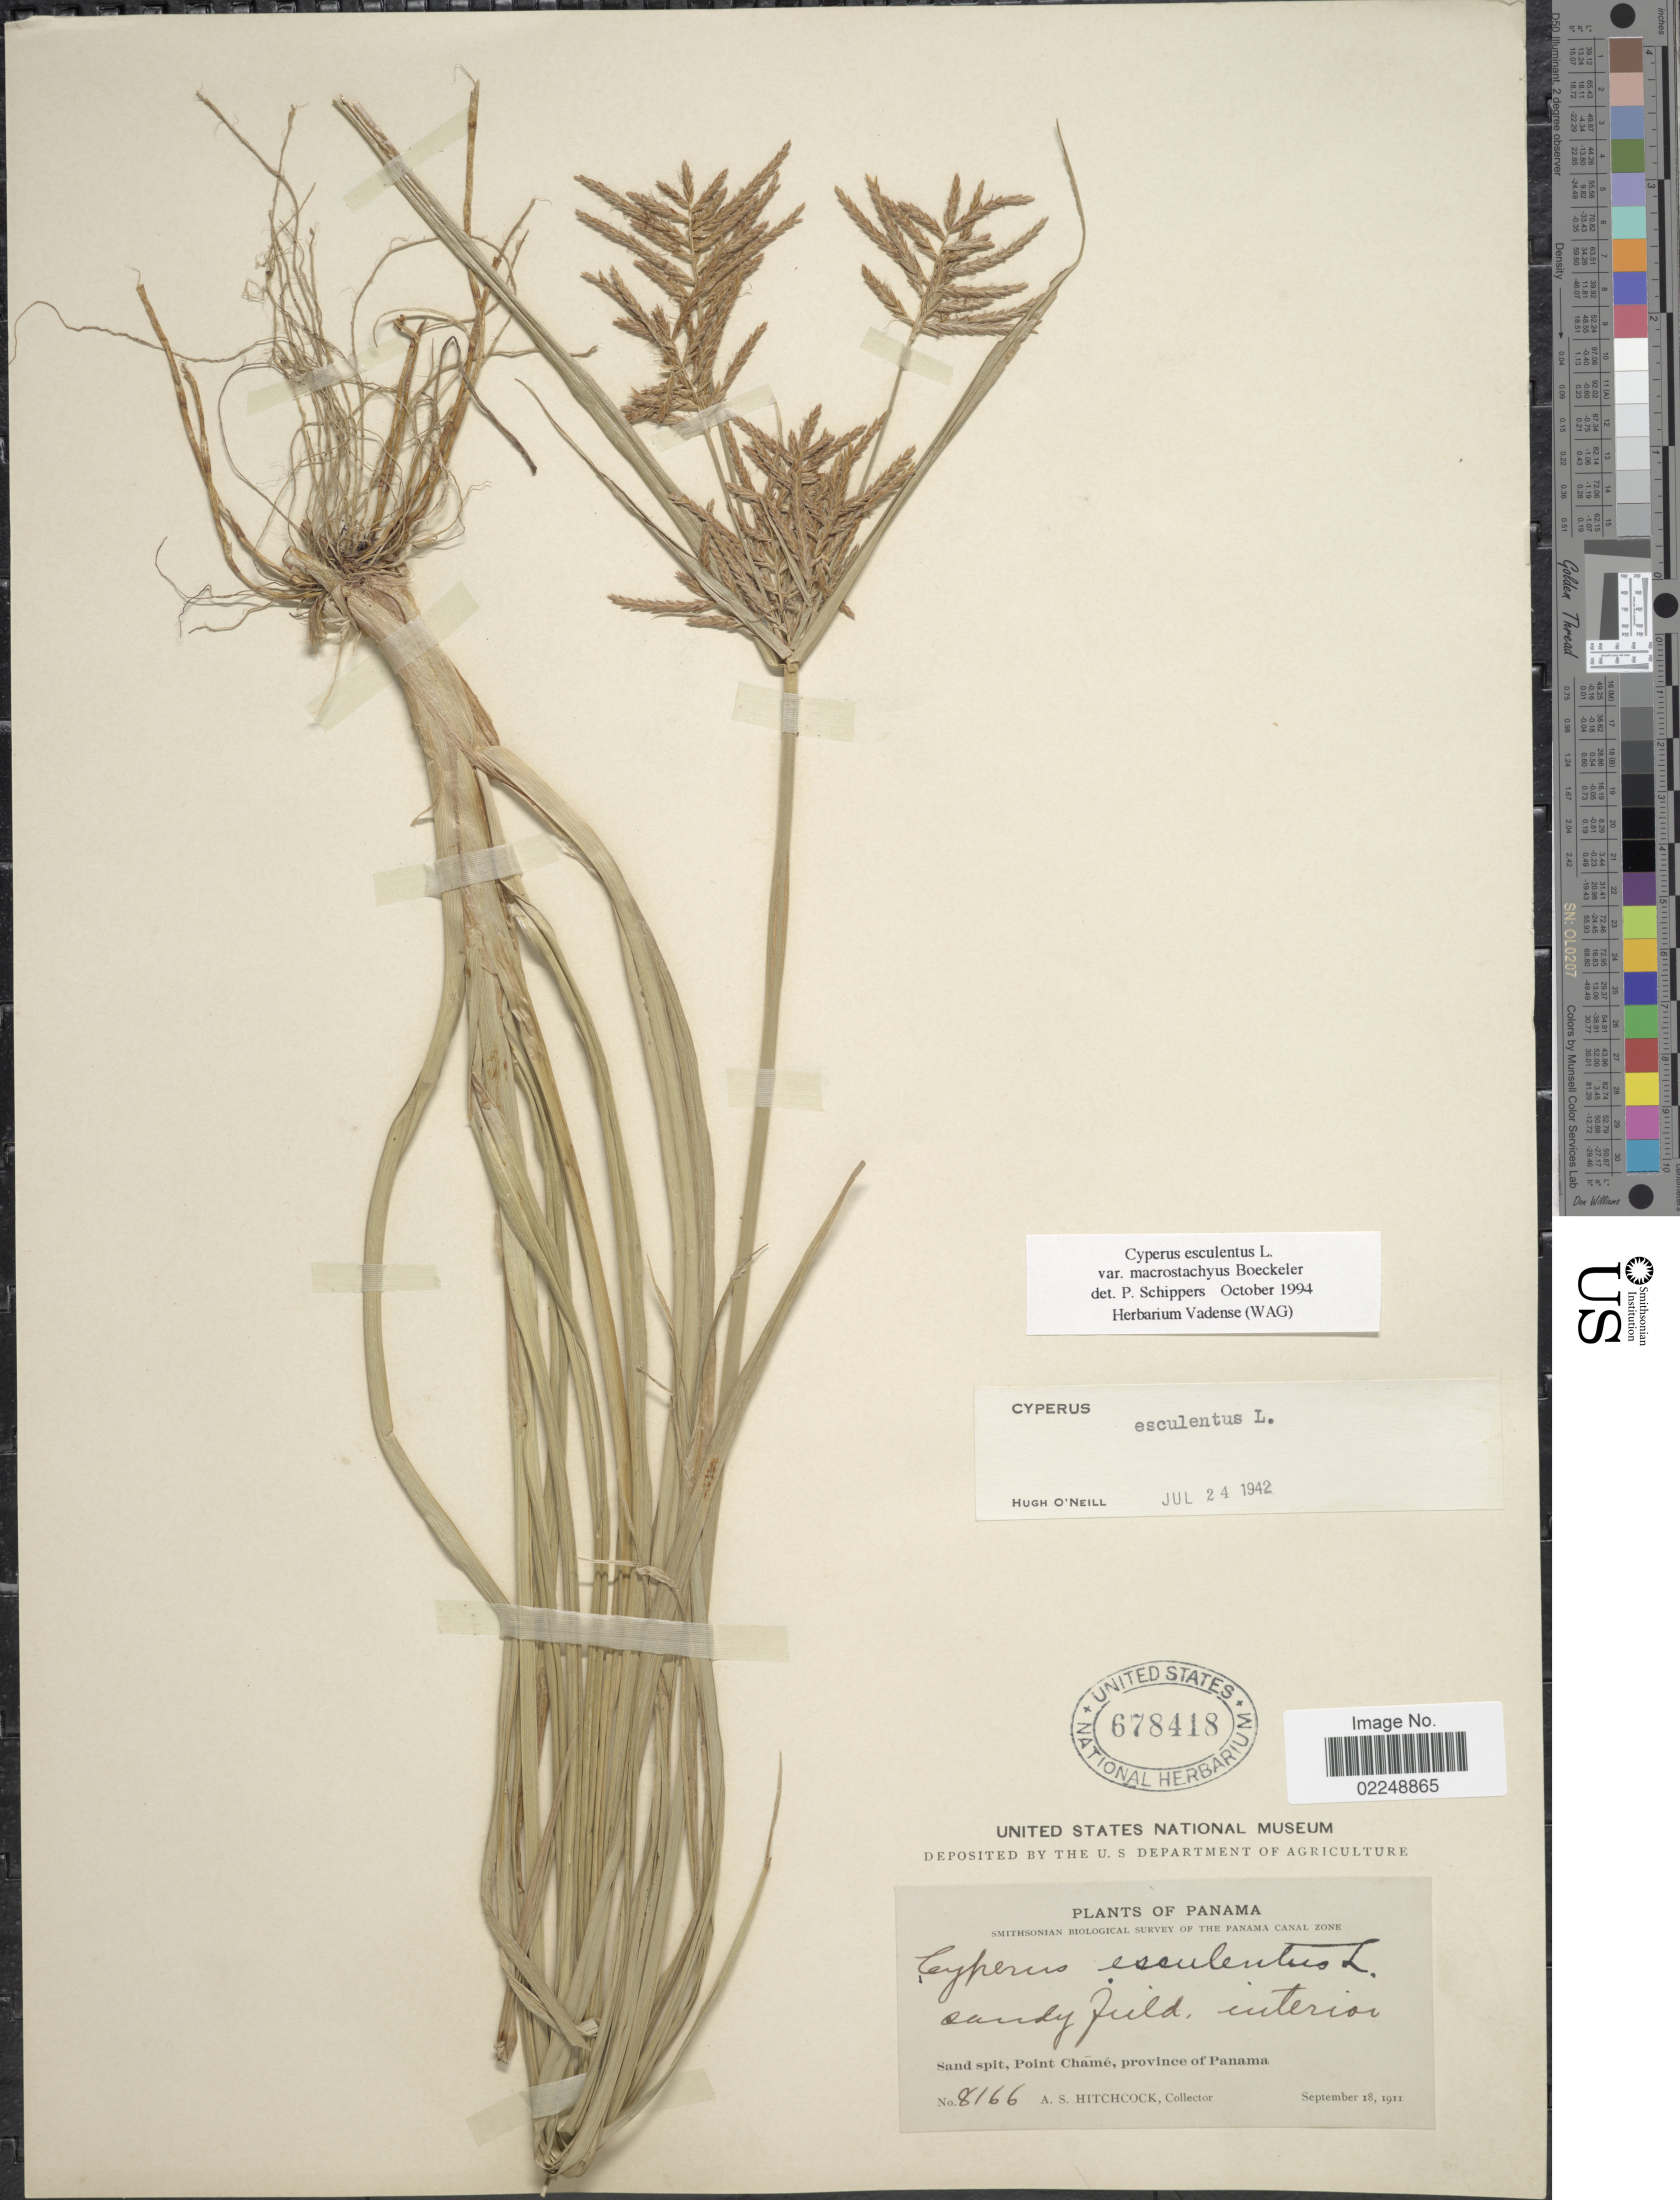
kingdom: Plantae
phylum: Tracheophyta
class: Liliopsida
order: Poales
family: Cyperaceae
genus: Cyperus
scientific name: Cyperus esculentus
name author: L.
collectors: A. S. Hitchcock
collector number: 8166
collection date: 1911-09-18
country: Panama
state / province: Panamá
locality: Sand spit, Chame, Province of Panama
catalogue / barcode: US 678418